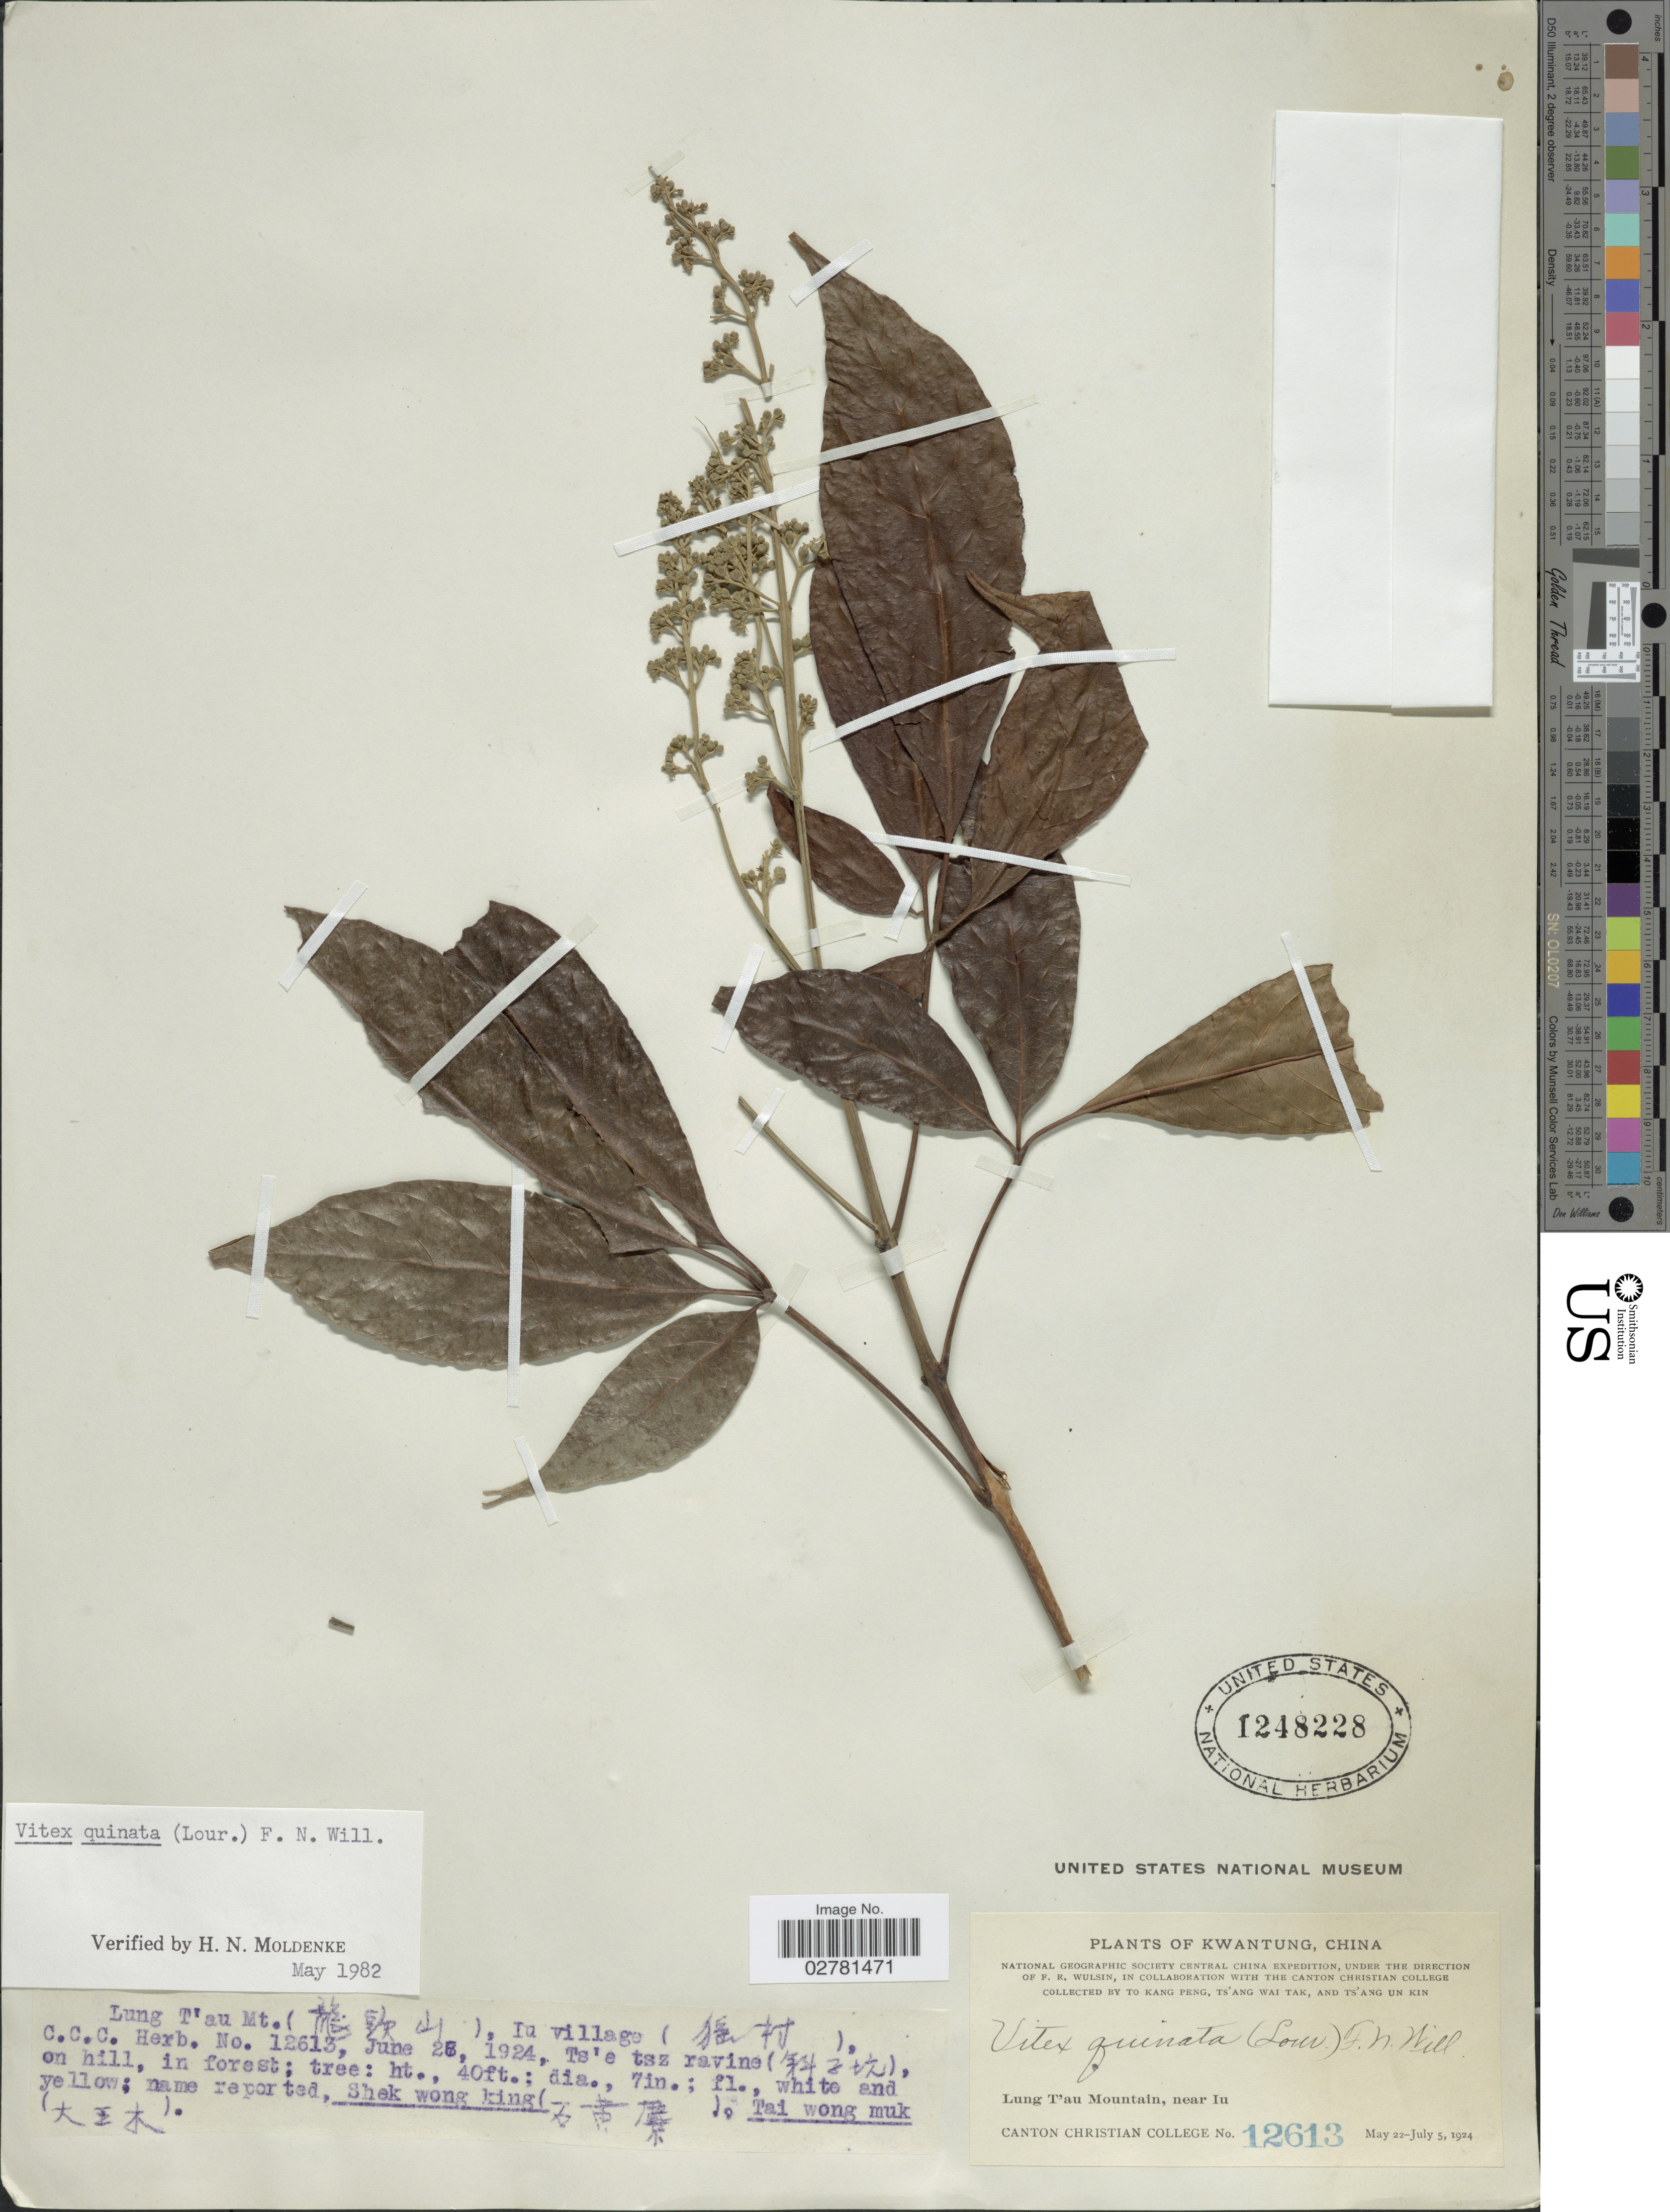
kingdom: Plantae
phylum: Tracheophyta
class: Magnoliopsida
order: Lamiales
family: Lamiaceae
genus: Vitex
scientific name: Vitex quinata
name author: (Lour.) F.N. Williams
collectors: T. K. Peng, W. T. Tsang & Ts' Ang Un Kin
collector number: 12613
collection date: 1924-06-28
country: China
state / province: Guangdong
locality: Lung T'au Mt. (X), Iu village (X), Ts'e tsz ravine (X). Kwangtung. Lung T'au Mountain, near Iu.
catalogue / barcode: US 1248228